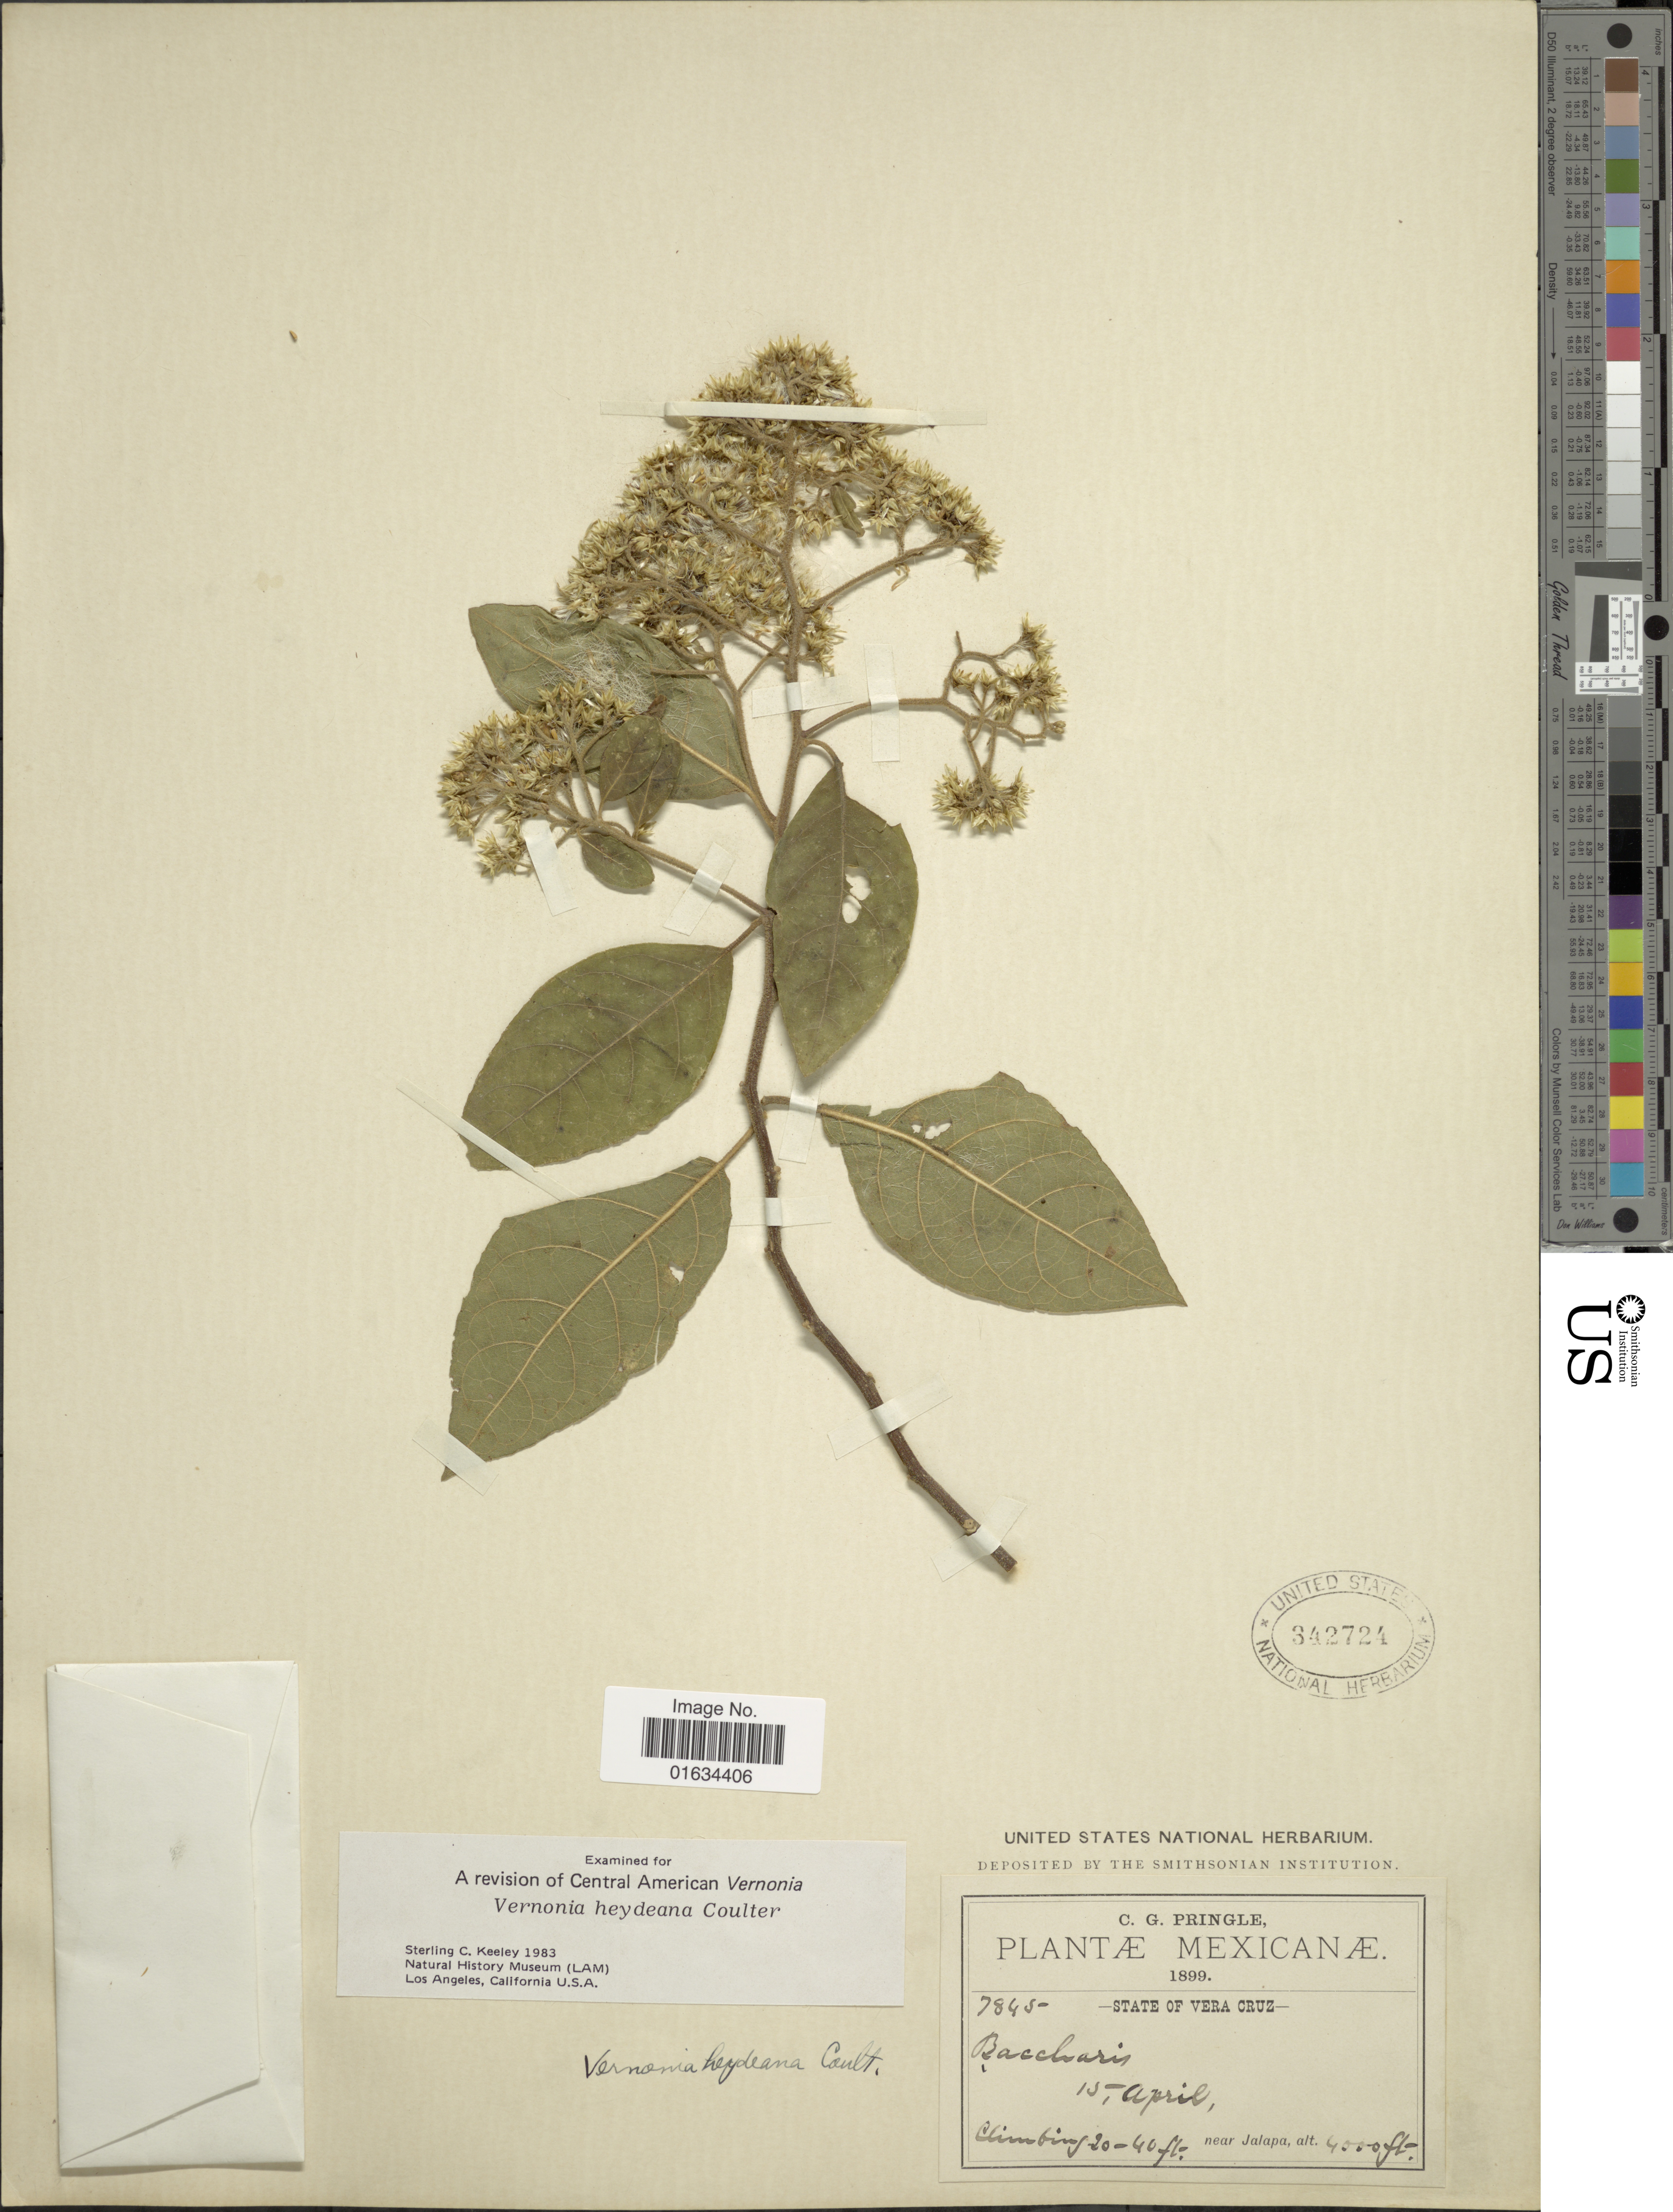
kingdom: Plantae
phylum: Tracheophyta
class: Magnoliopsida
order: Asterales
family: Asteraceae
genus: Eremosis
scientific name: Eremosis heydeana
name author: (J.M. Coult.) Gleason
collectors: C. G. Pringle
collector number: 7845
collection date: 1899-04-15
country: Mexico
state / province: Veracruz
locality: State of Vera Cruz. near Jalapa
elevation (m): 1219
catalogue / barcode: US 342724